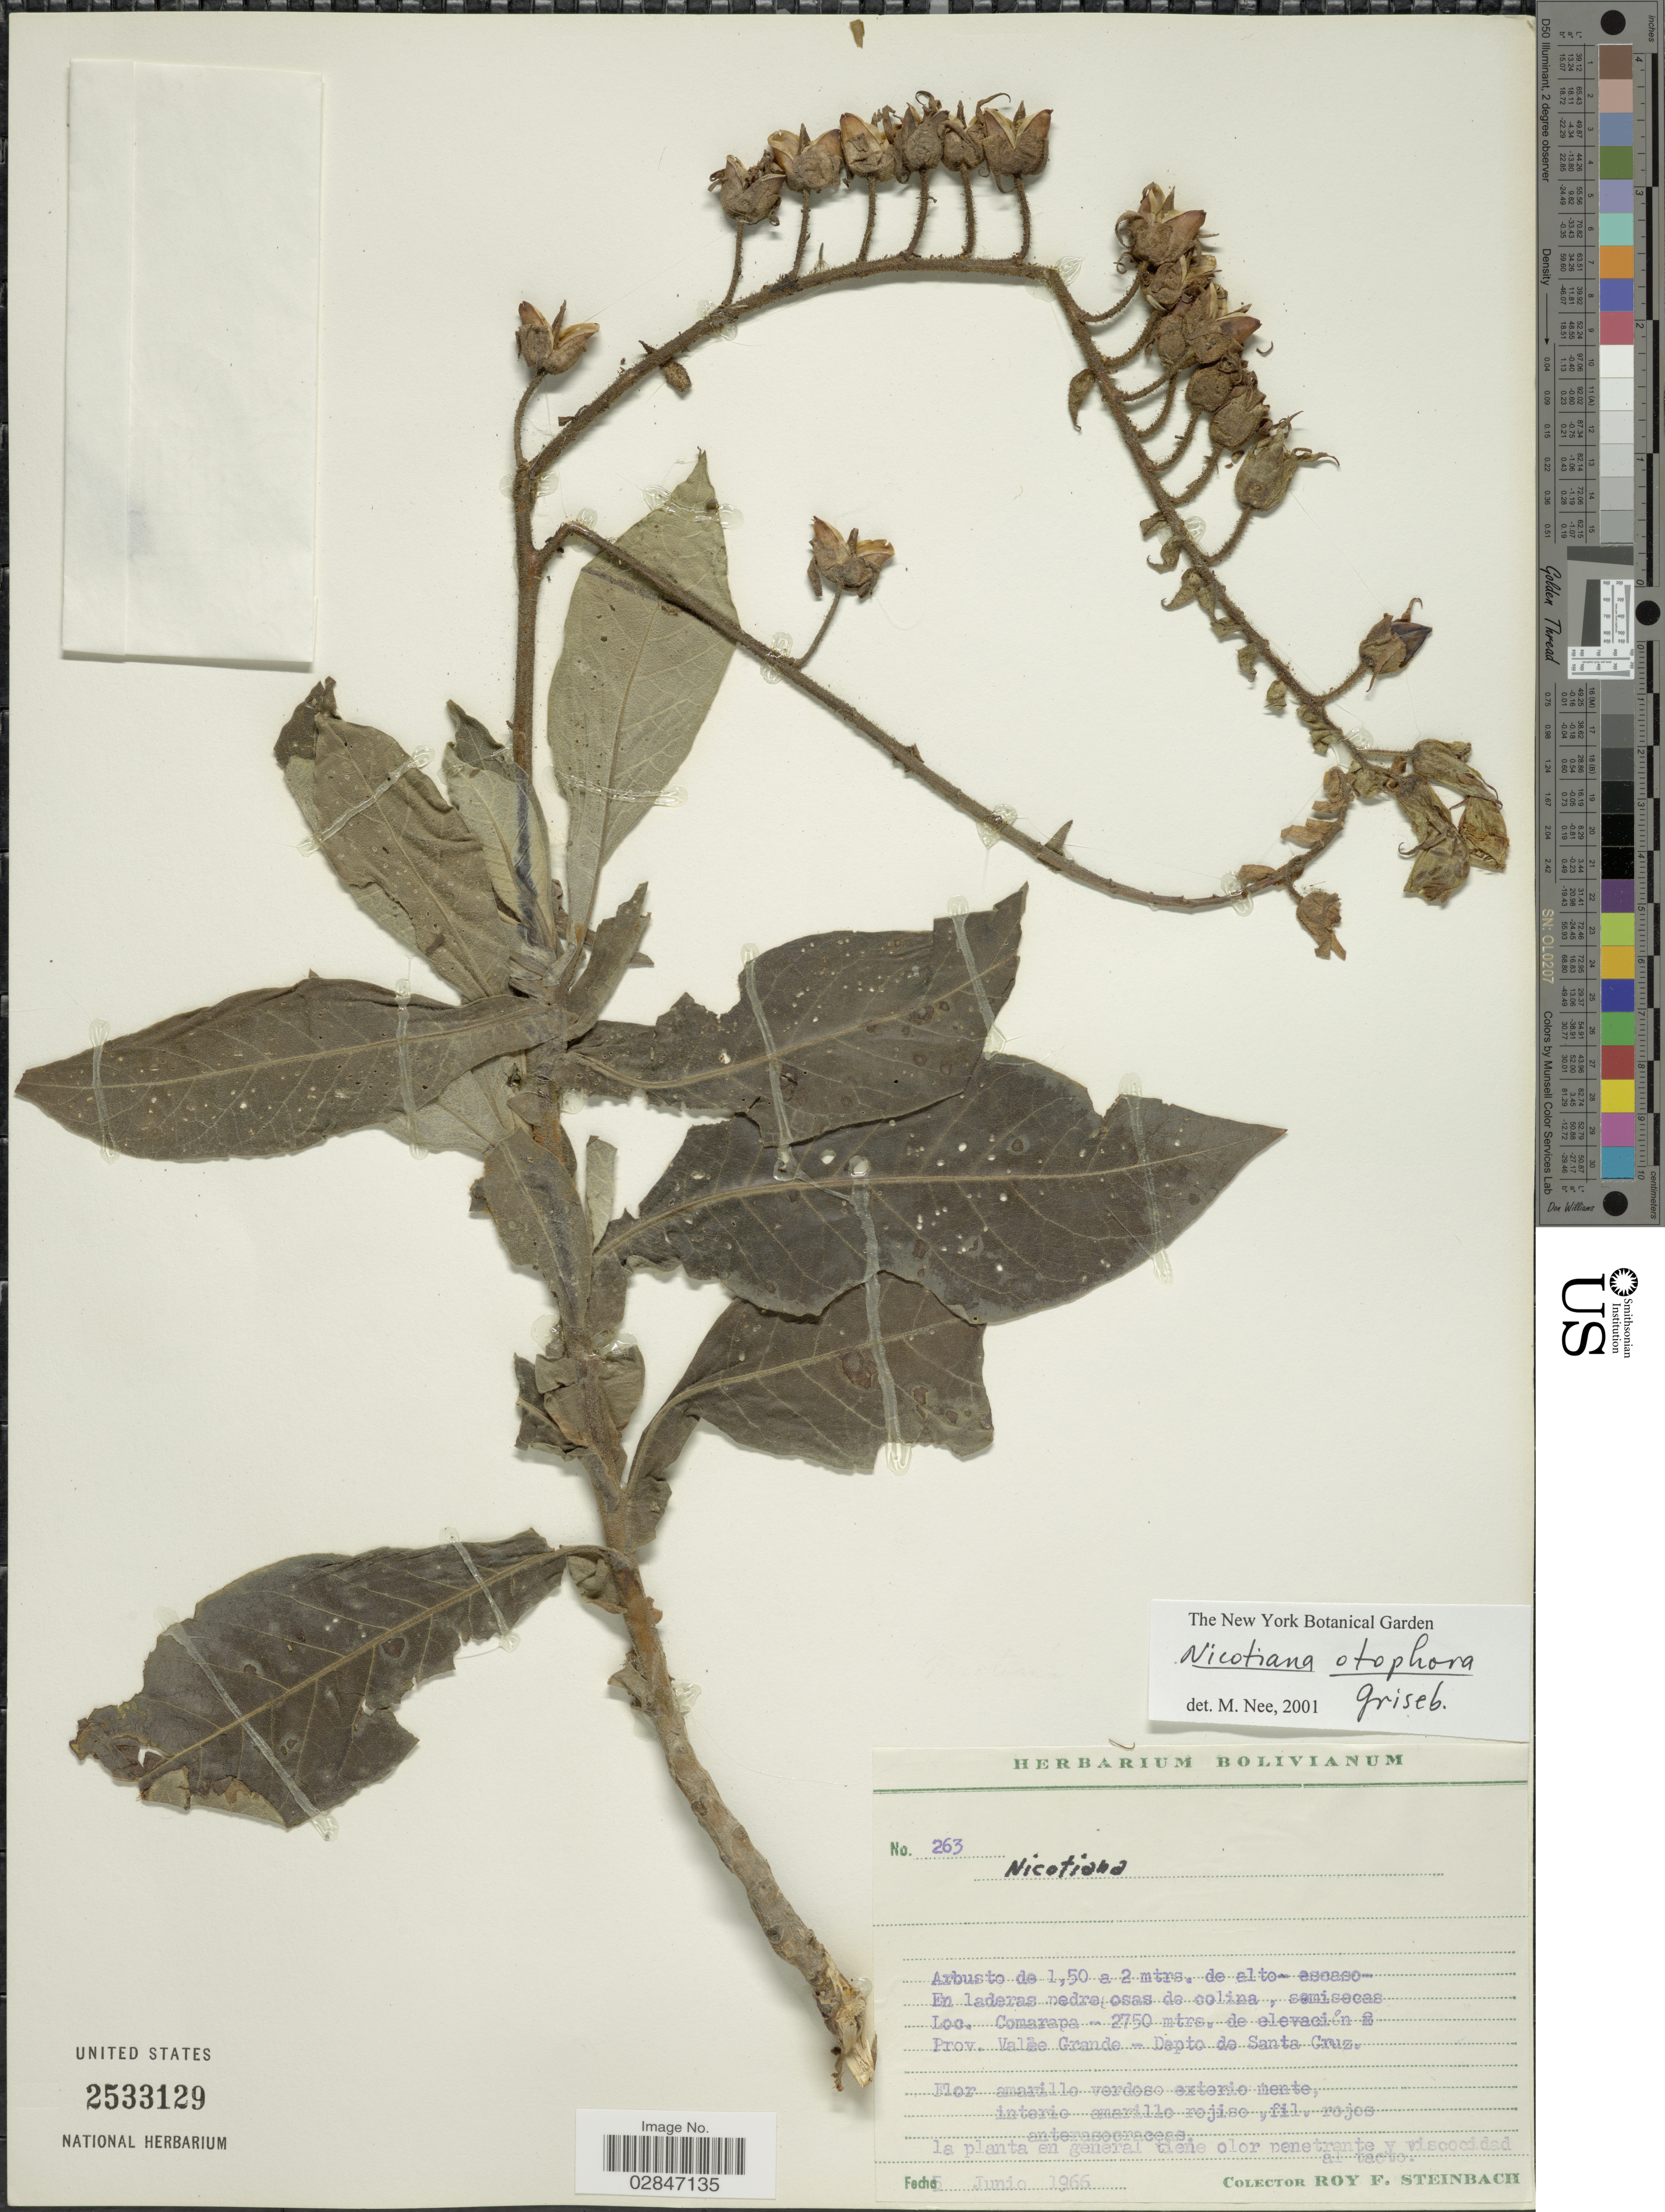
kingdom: Plantae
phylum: Tracheophyta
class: Magnoliopsida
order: Solanales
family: Solanaceae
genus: Nicotiana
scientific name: Nicotiana otophora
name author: Griseb.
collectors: R. F. Steinbach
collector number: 263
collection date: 1966-06-05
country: Bolivia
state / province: Santa Cruz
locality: Comarapa, Prov. Valle Grande - Depto. de Santa Cruz.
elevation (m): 2750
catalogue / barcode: US 2533129